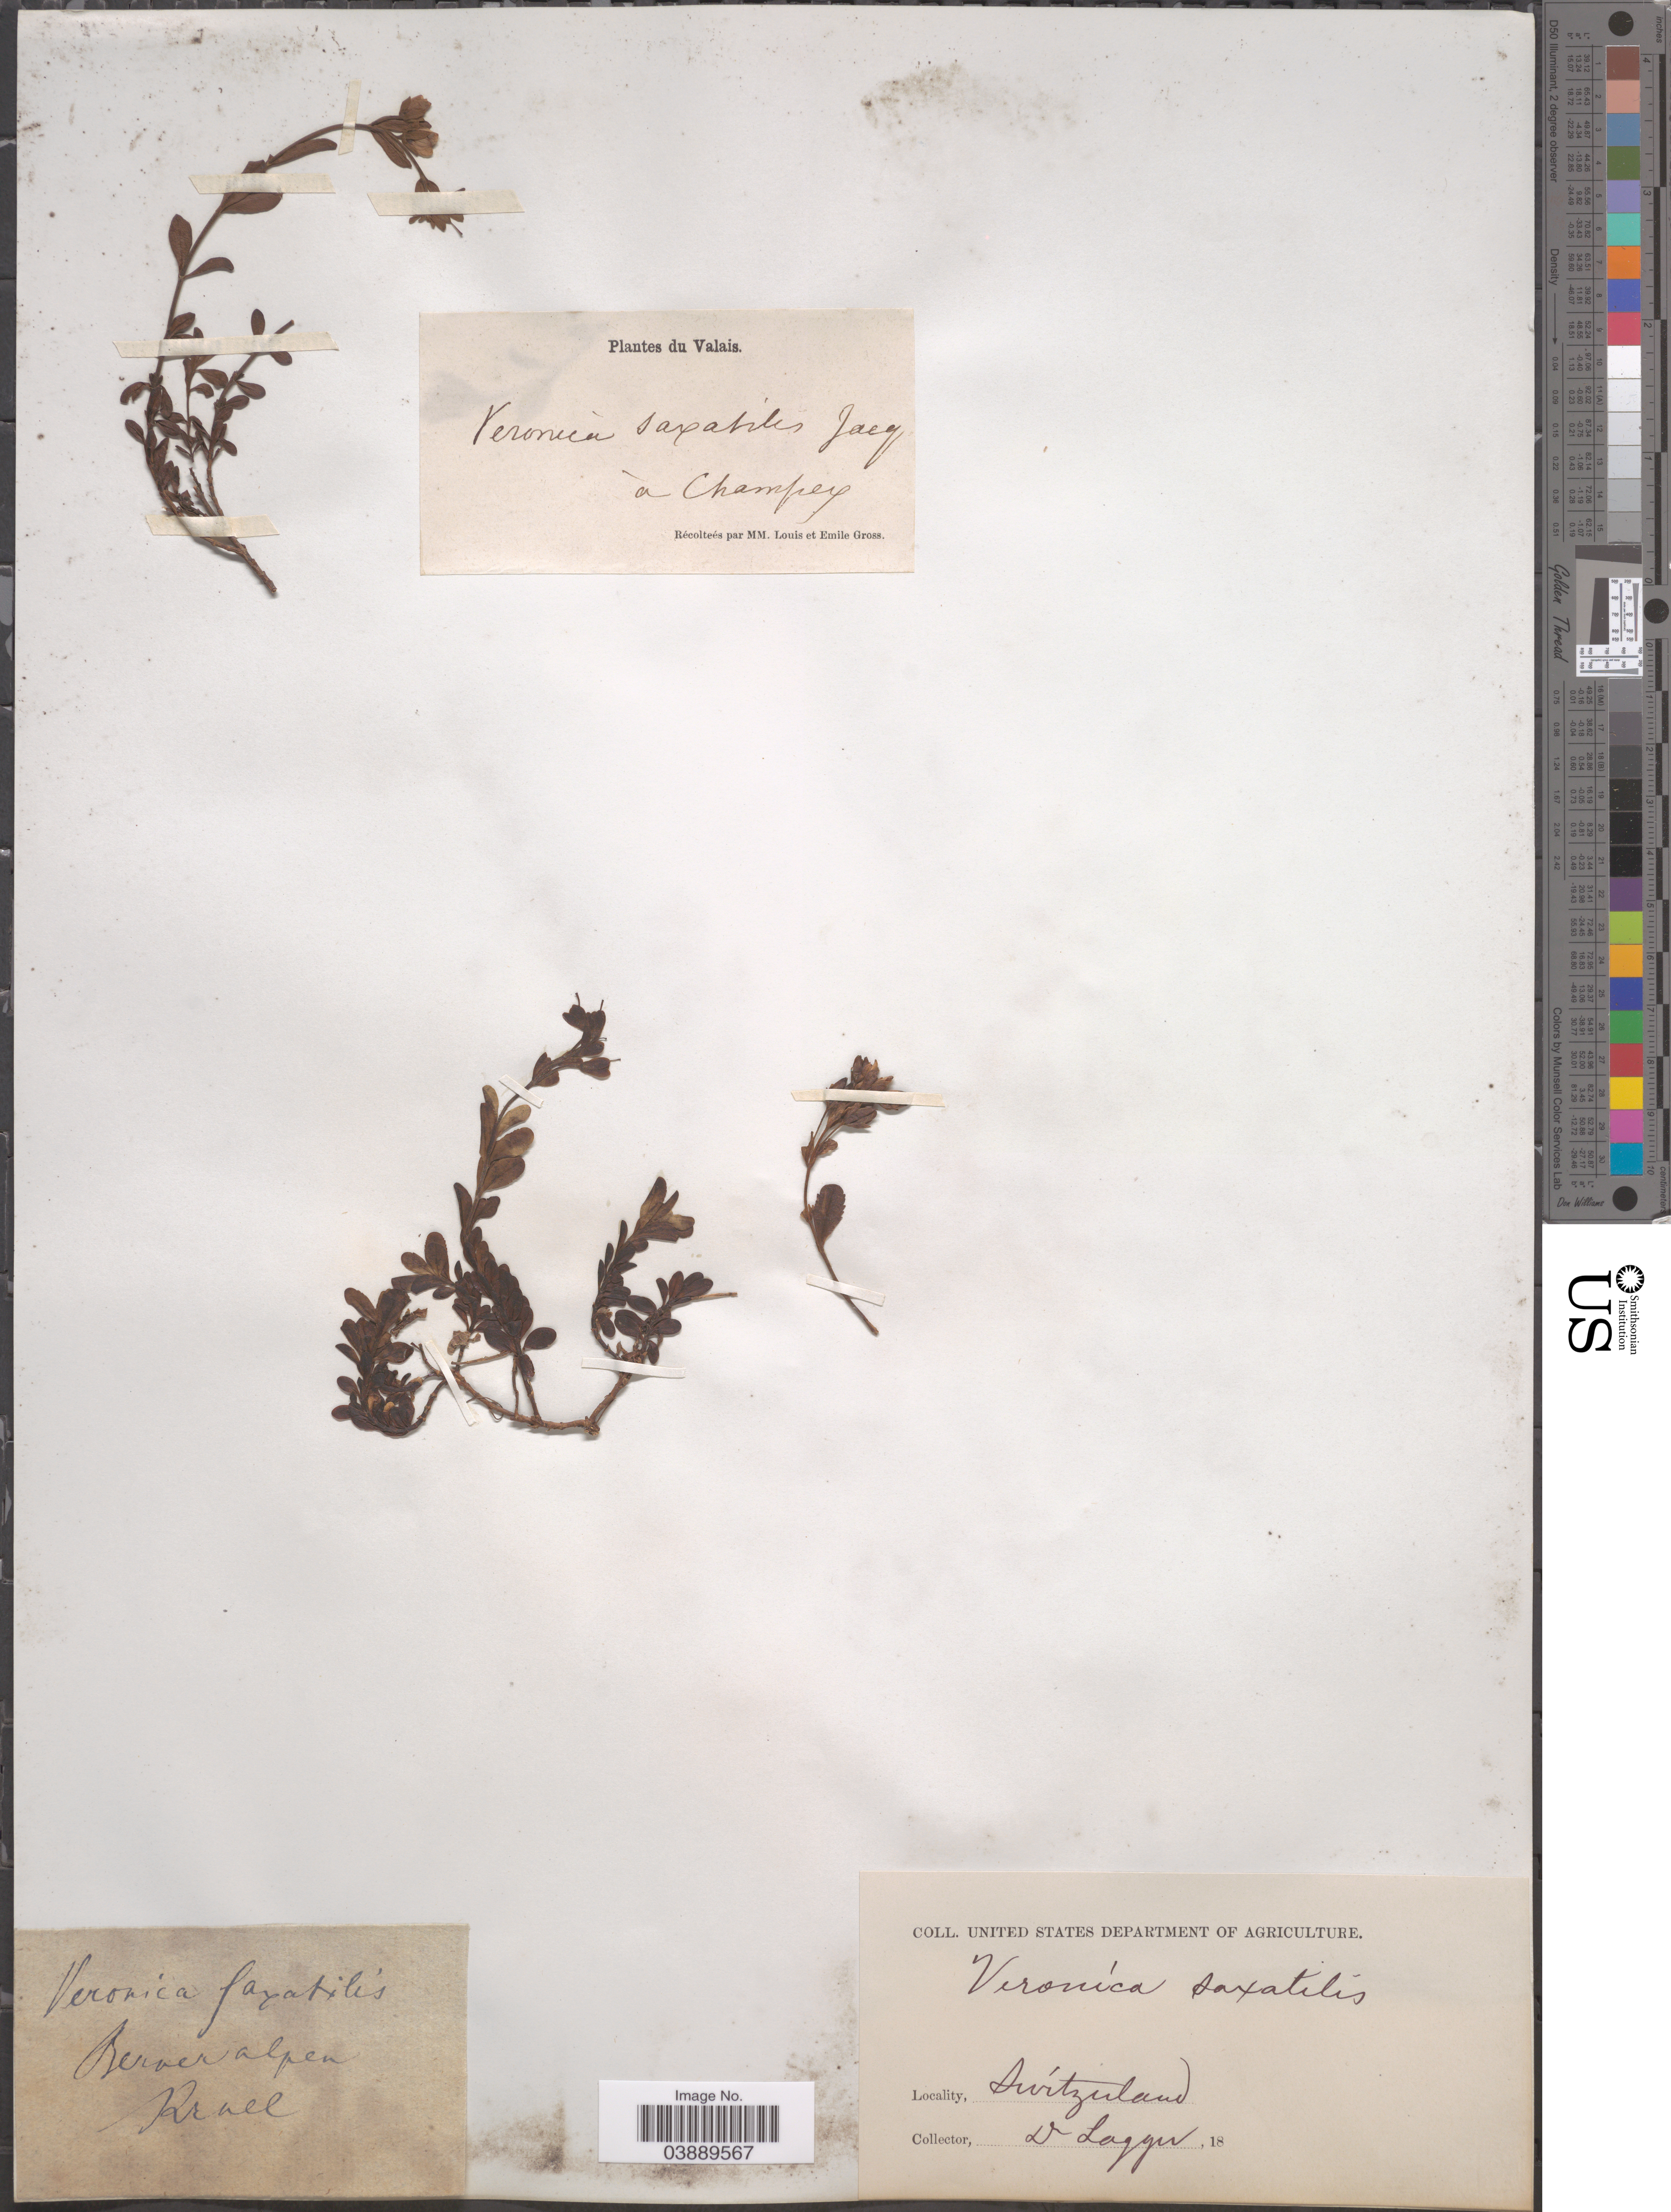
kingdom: Plantae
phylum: Tracheophyta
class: Magnoliopsida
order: Lamiales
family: Plantaginaceae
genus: Veronica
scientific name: Veronica saxatilis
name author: Scop.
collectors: M. Louis & E. A. Gross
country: Switzerland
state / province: Valais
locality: Champey.